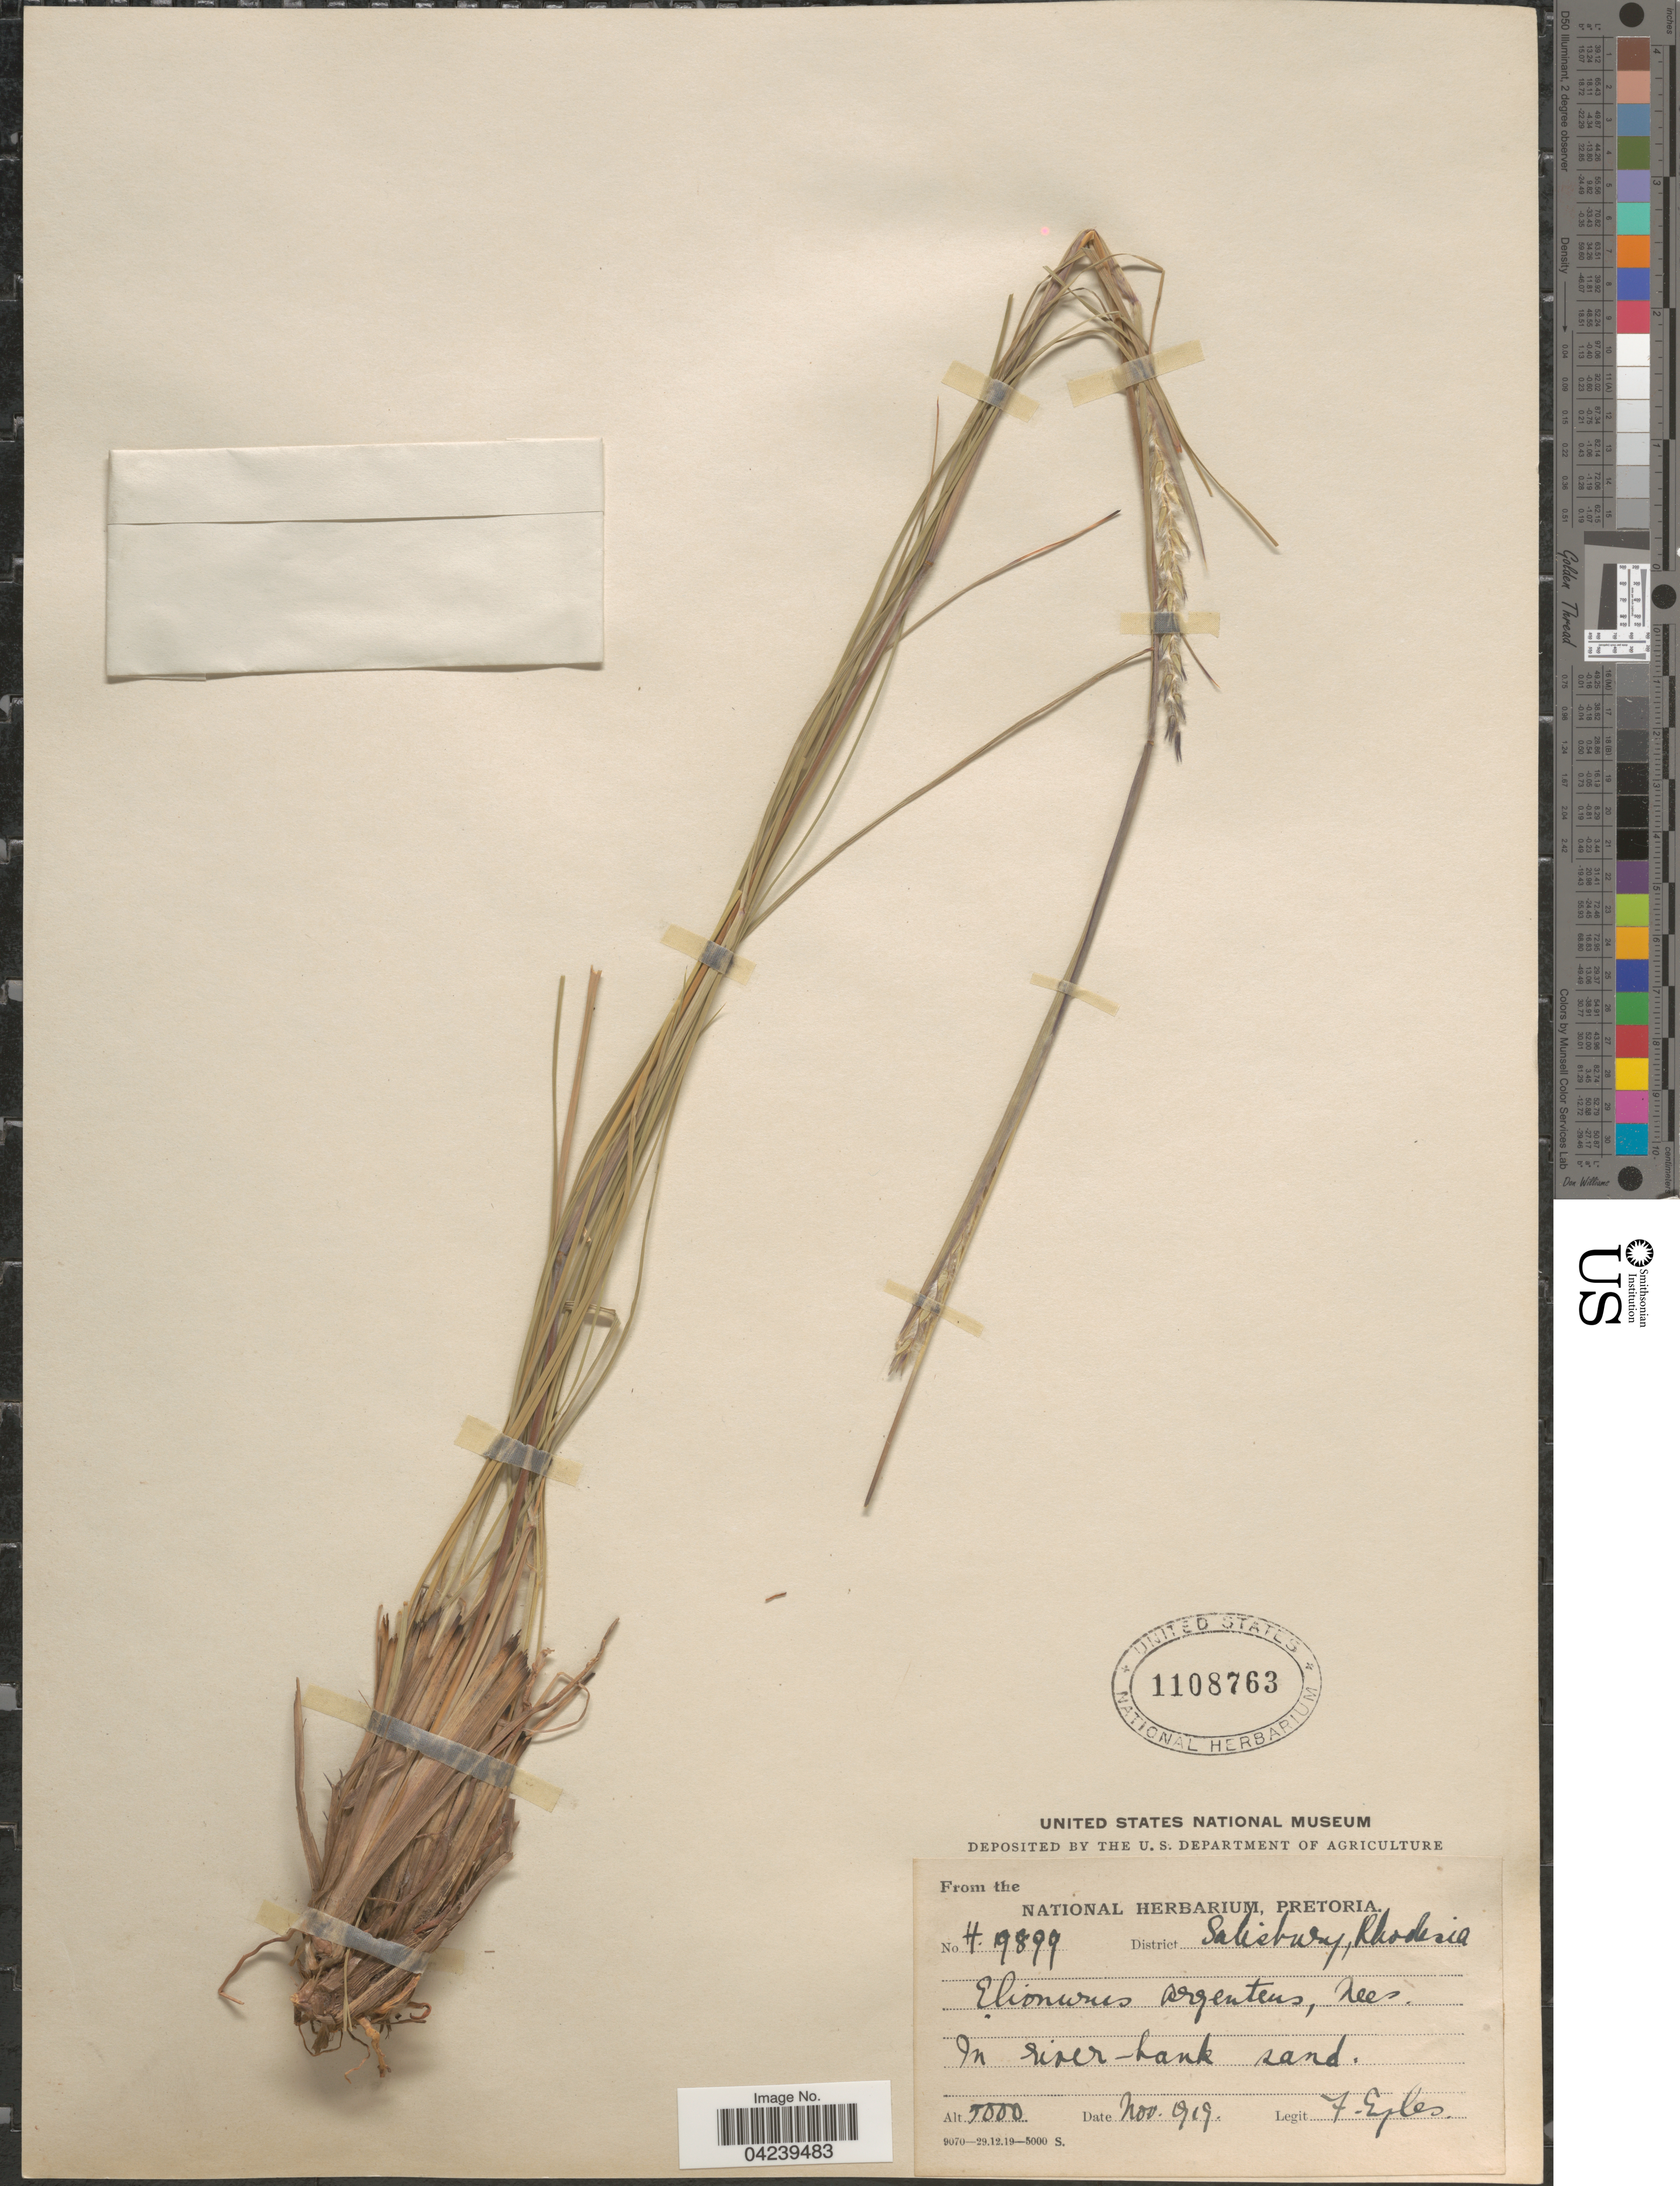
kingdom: Plantae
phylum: Tracheophyta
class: Liliopsida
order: Poales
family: Poaceae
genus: Elionurus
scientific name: Elionurus muticus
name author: (Spreng.) Kuntze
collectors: F. Eyles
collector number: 19899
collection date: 1919-11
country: Zimbabwe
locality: District Salisbury, Rhodesia. In river-bank sand.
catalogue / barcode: US 1108763